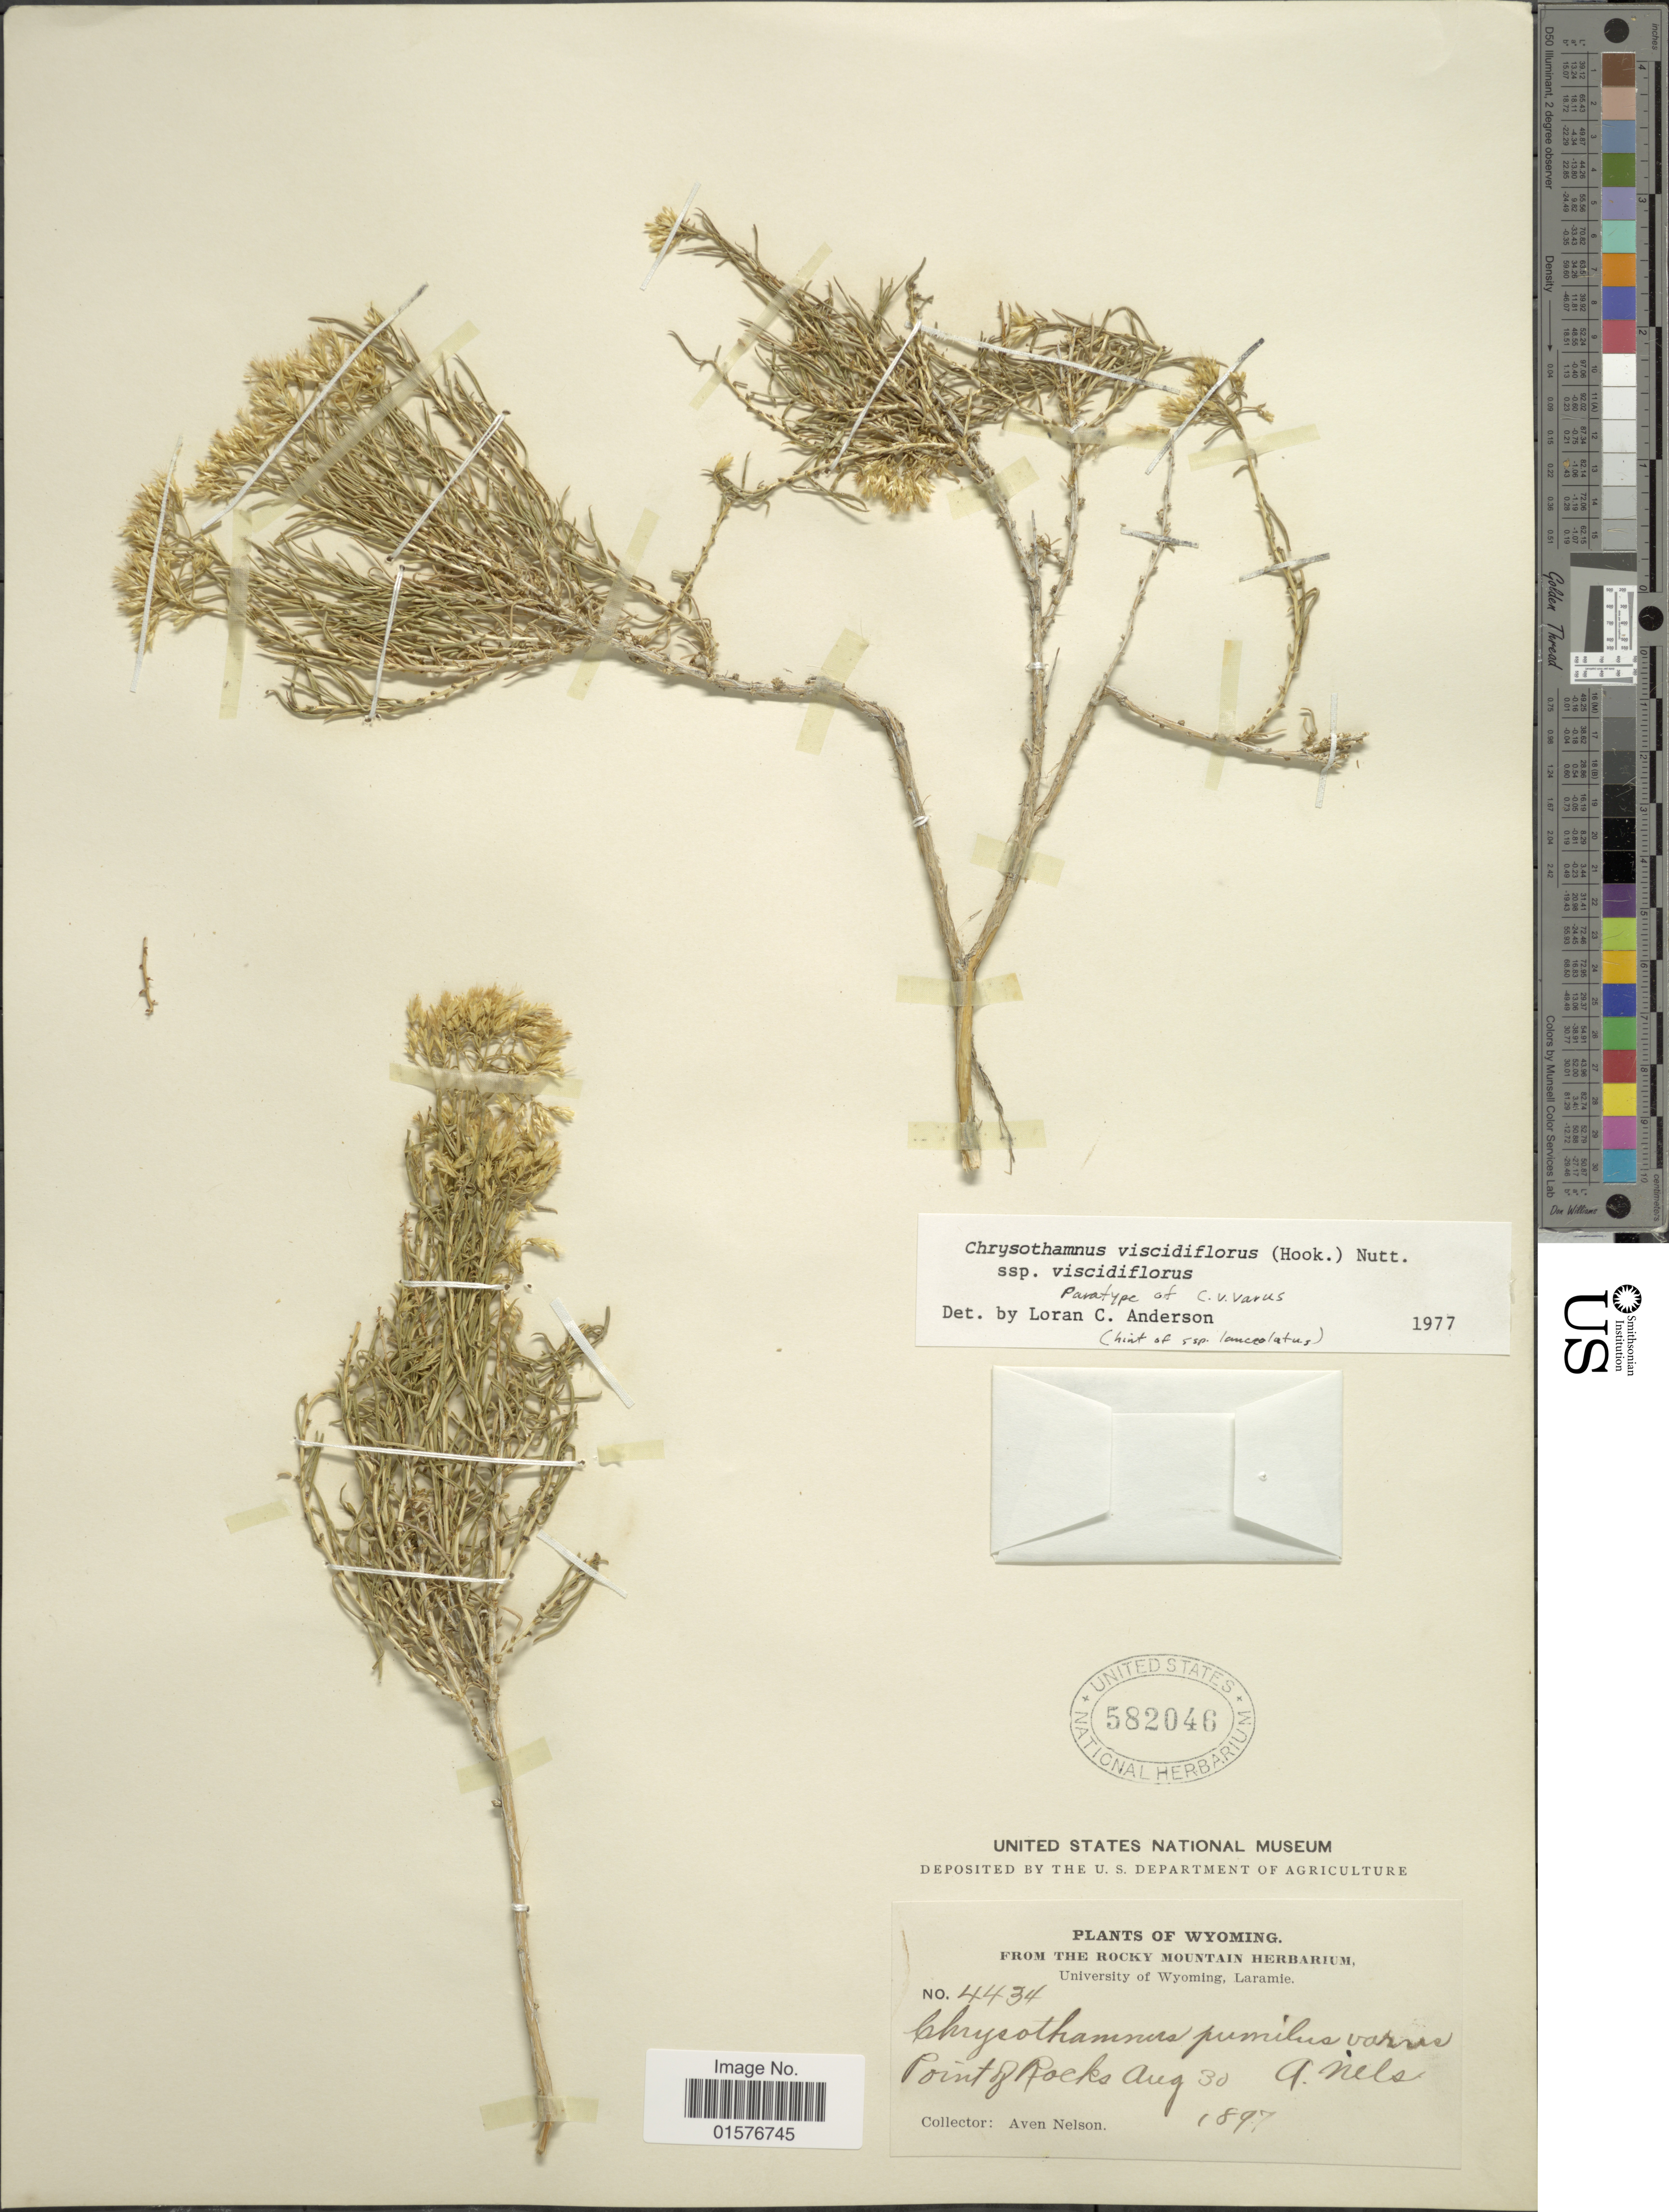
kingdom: Plantae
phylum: Tracheophyta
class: Magnoliopsida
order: Asterales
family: Asteraceae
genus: Chrysothamnus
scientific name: Chrysothamnus viscidiflorus subsp. viscidiflorus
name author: (Hook.) Nutt.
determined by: Urbatsch, Lowell E., Curator (LSU), Louisiana State University (UNITED STATES)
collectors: A. Nelson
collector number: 4434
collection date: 1897-08-30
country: United States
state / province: Wyoming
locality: Laramie, Point of Rocks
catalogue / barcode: US 582046